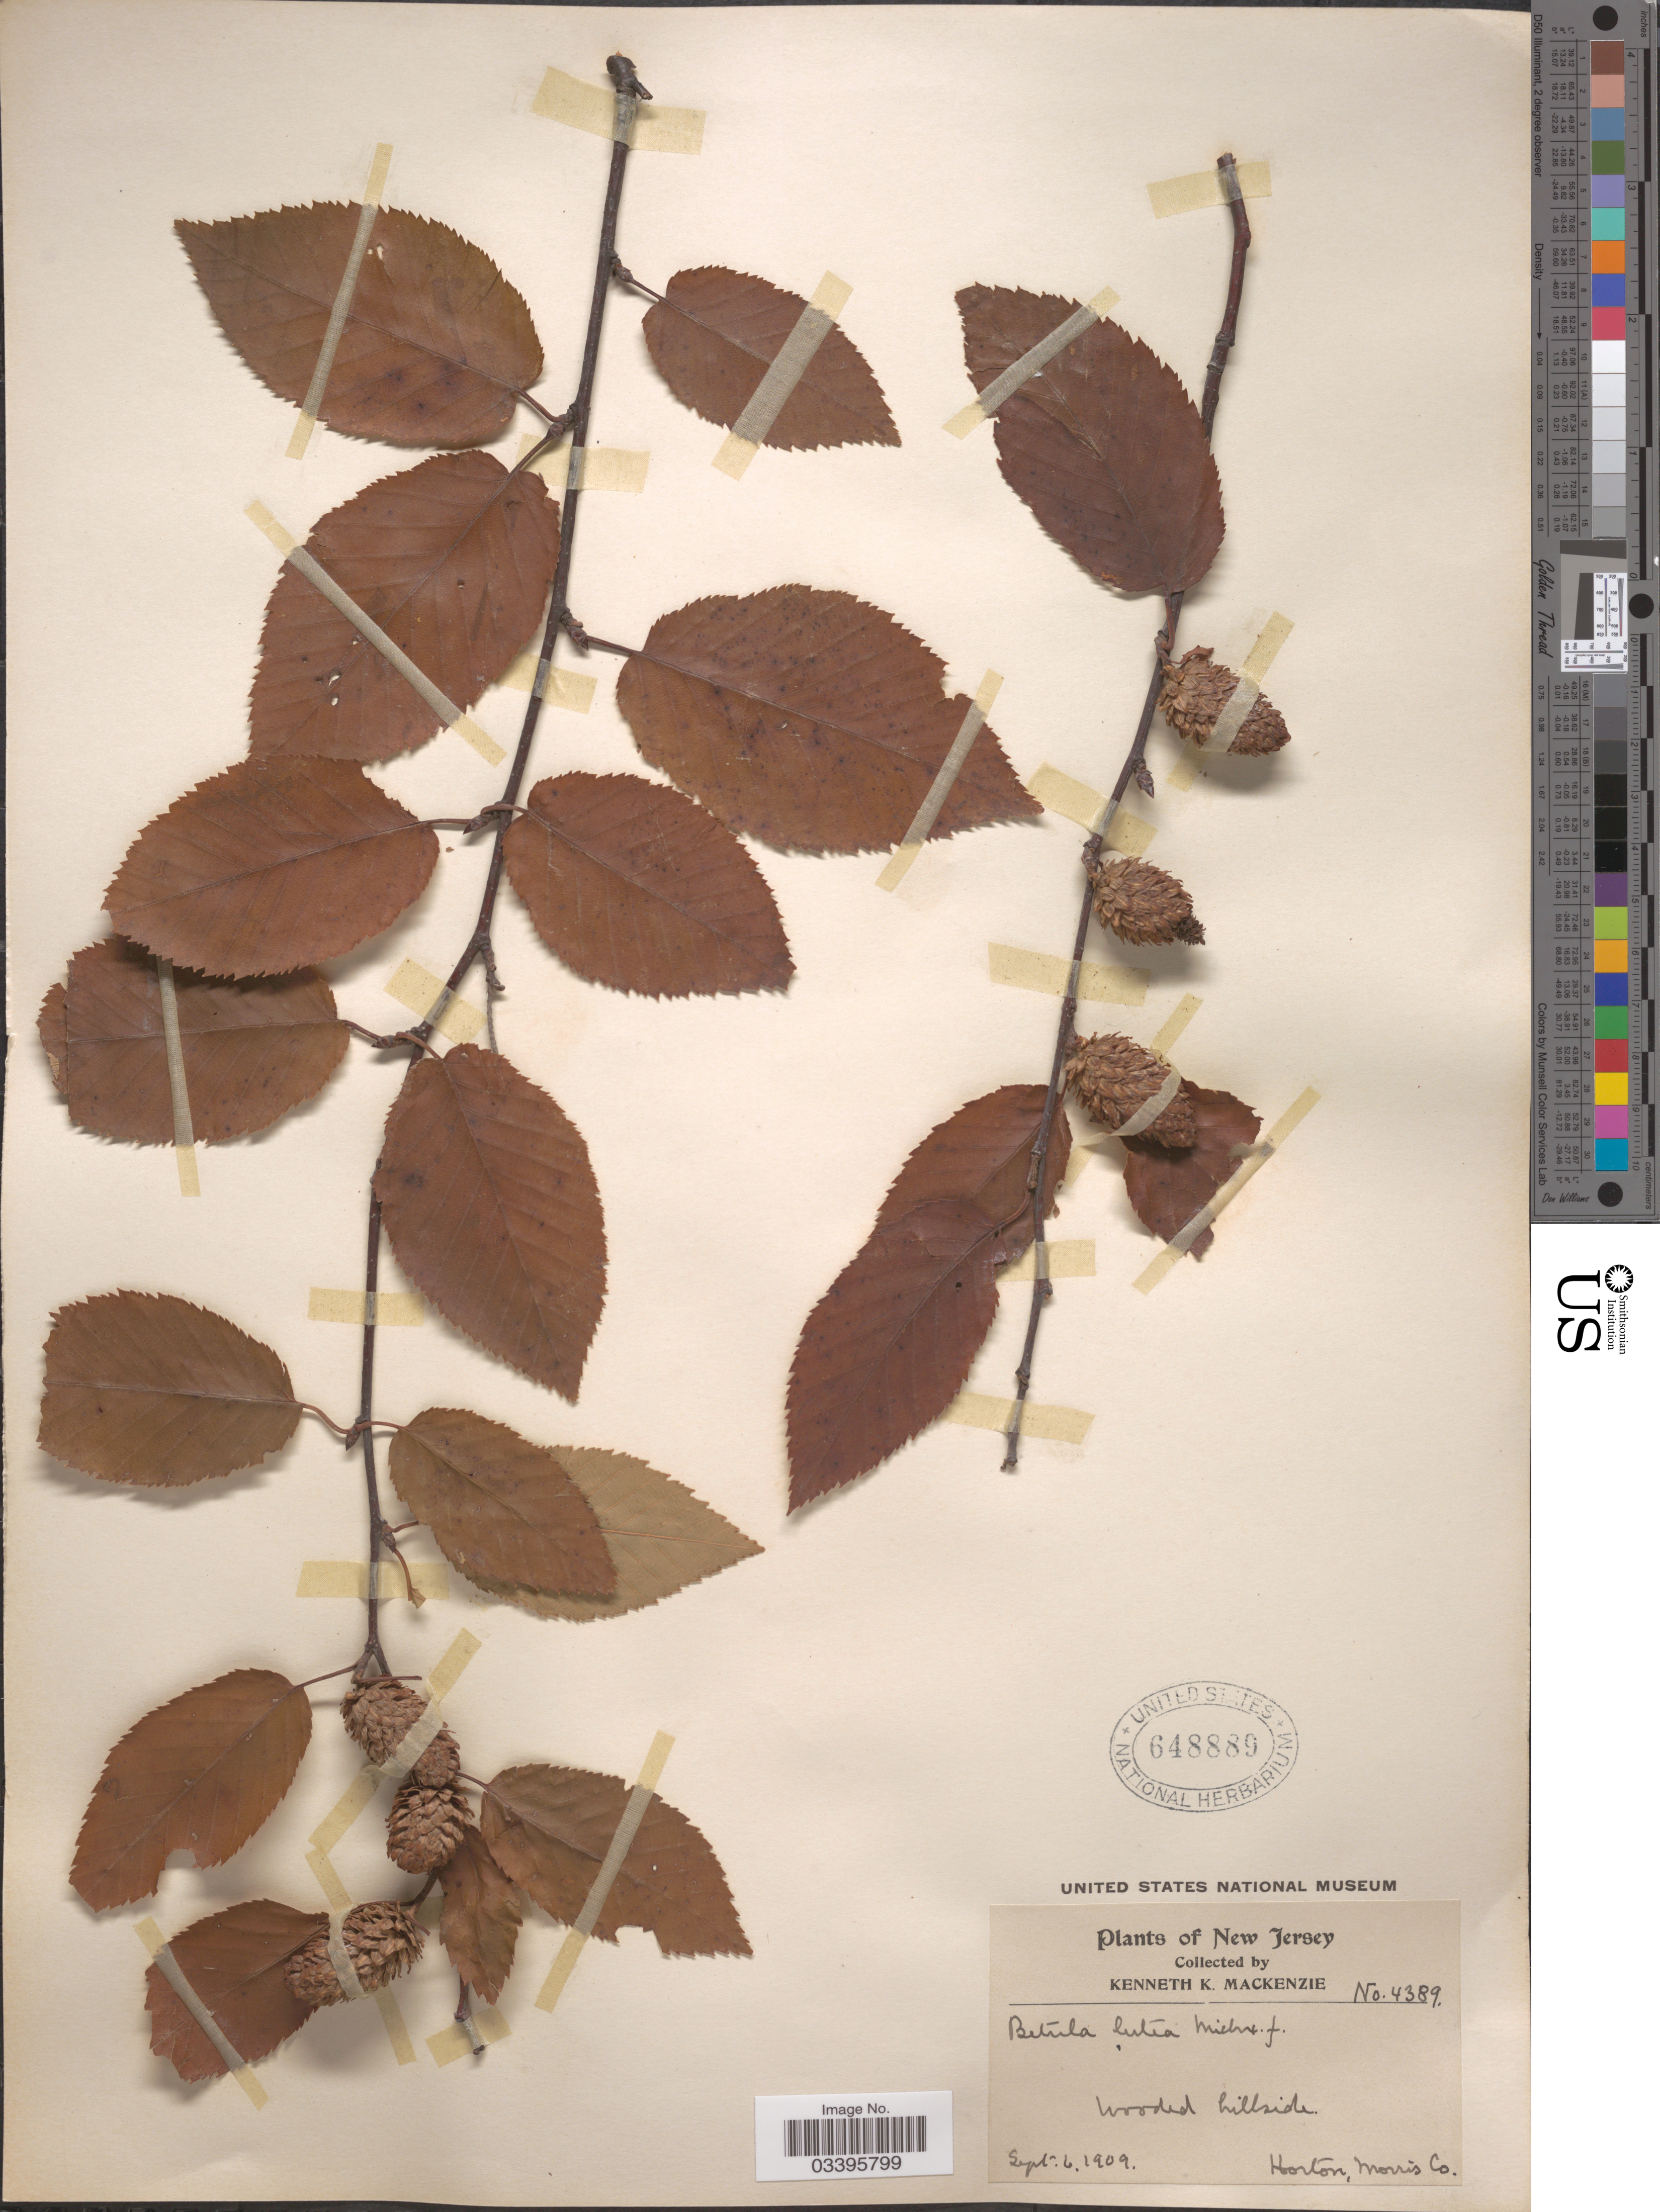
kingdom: Plantae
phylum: Tracheophyta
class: Magnoliopsida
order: Fagales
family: Betulaceae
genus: Betula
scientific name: Betula lutea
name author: F. Michx.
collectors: K. K. Mackenzie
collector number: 4389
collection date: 1909-09-06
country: United States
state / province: New Jersey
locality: Horton, Morris Co.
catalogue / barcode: US 648889